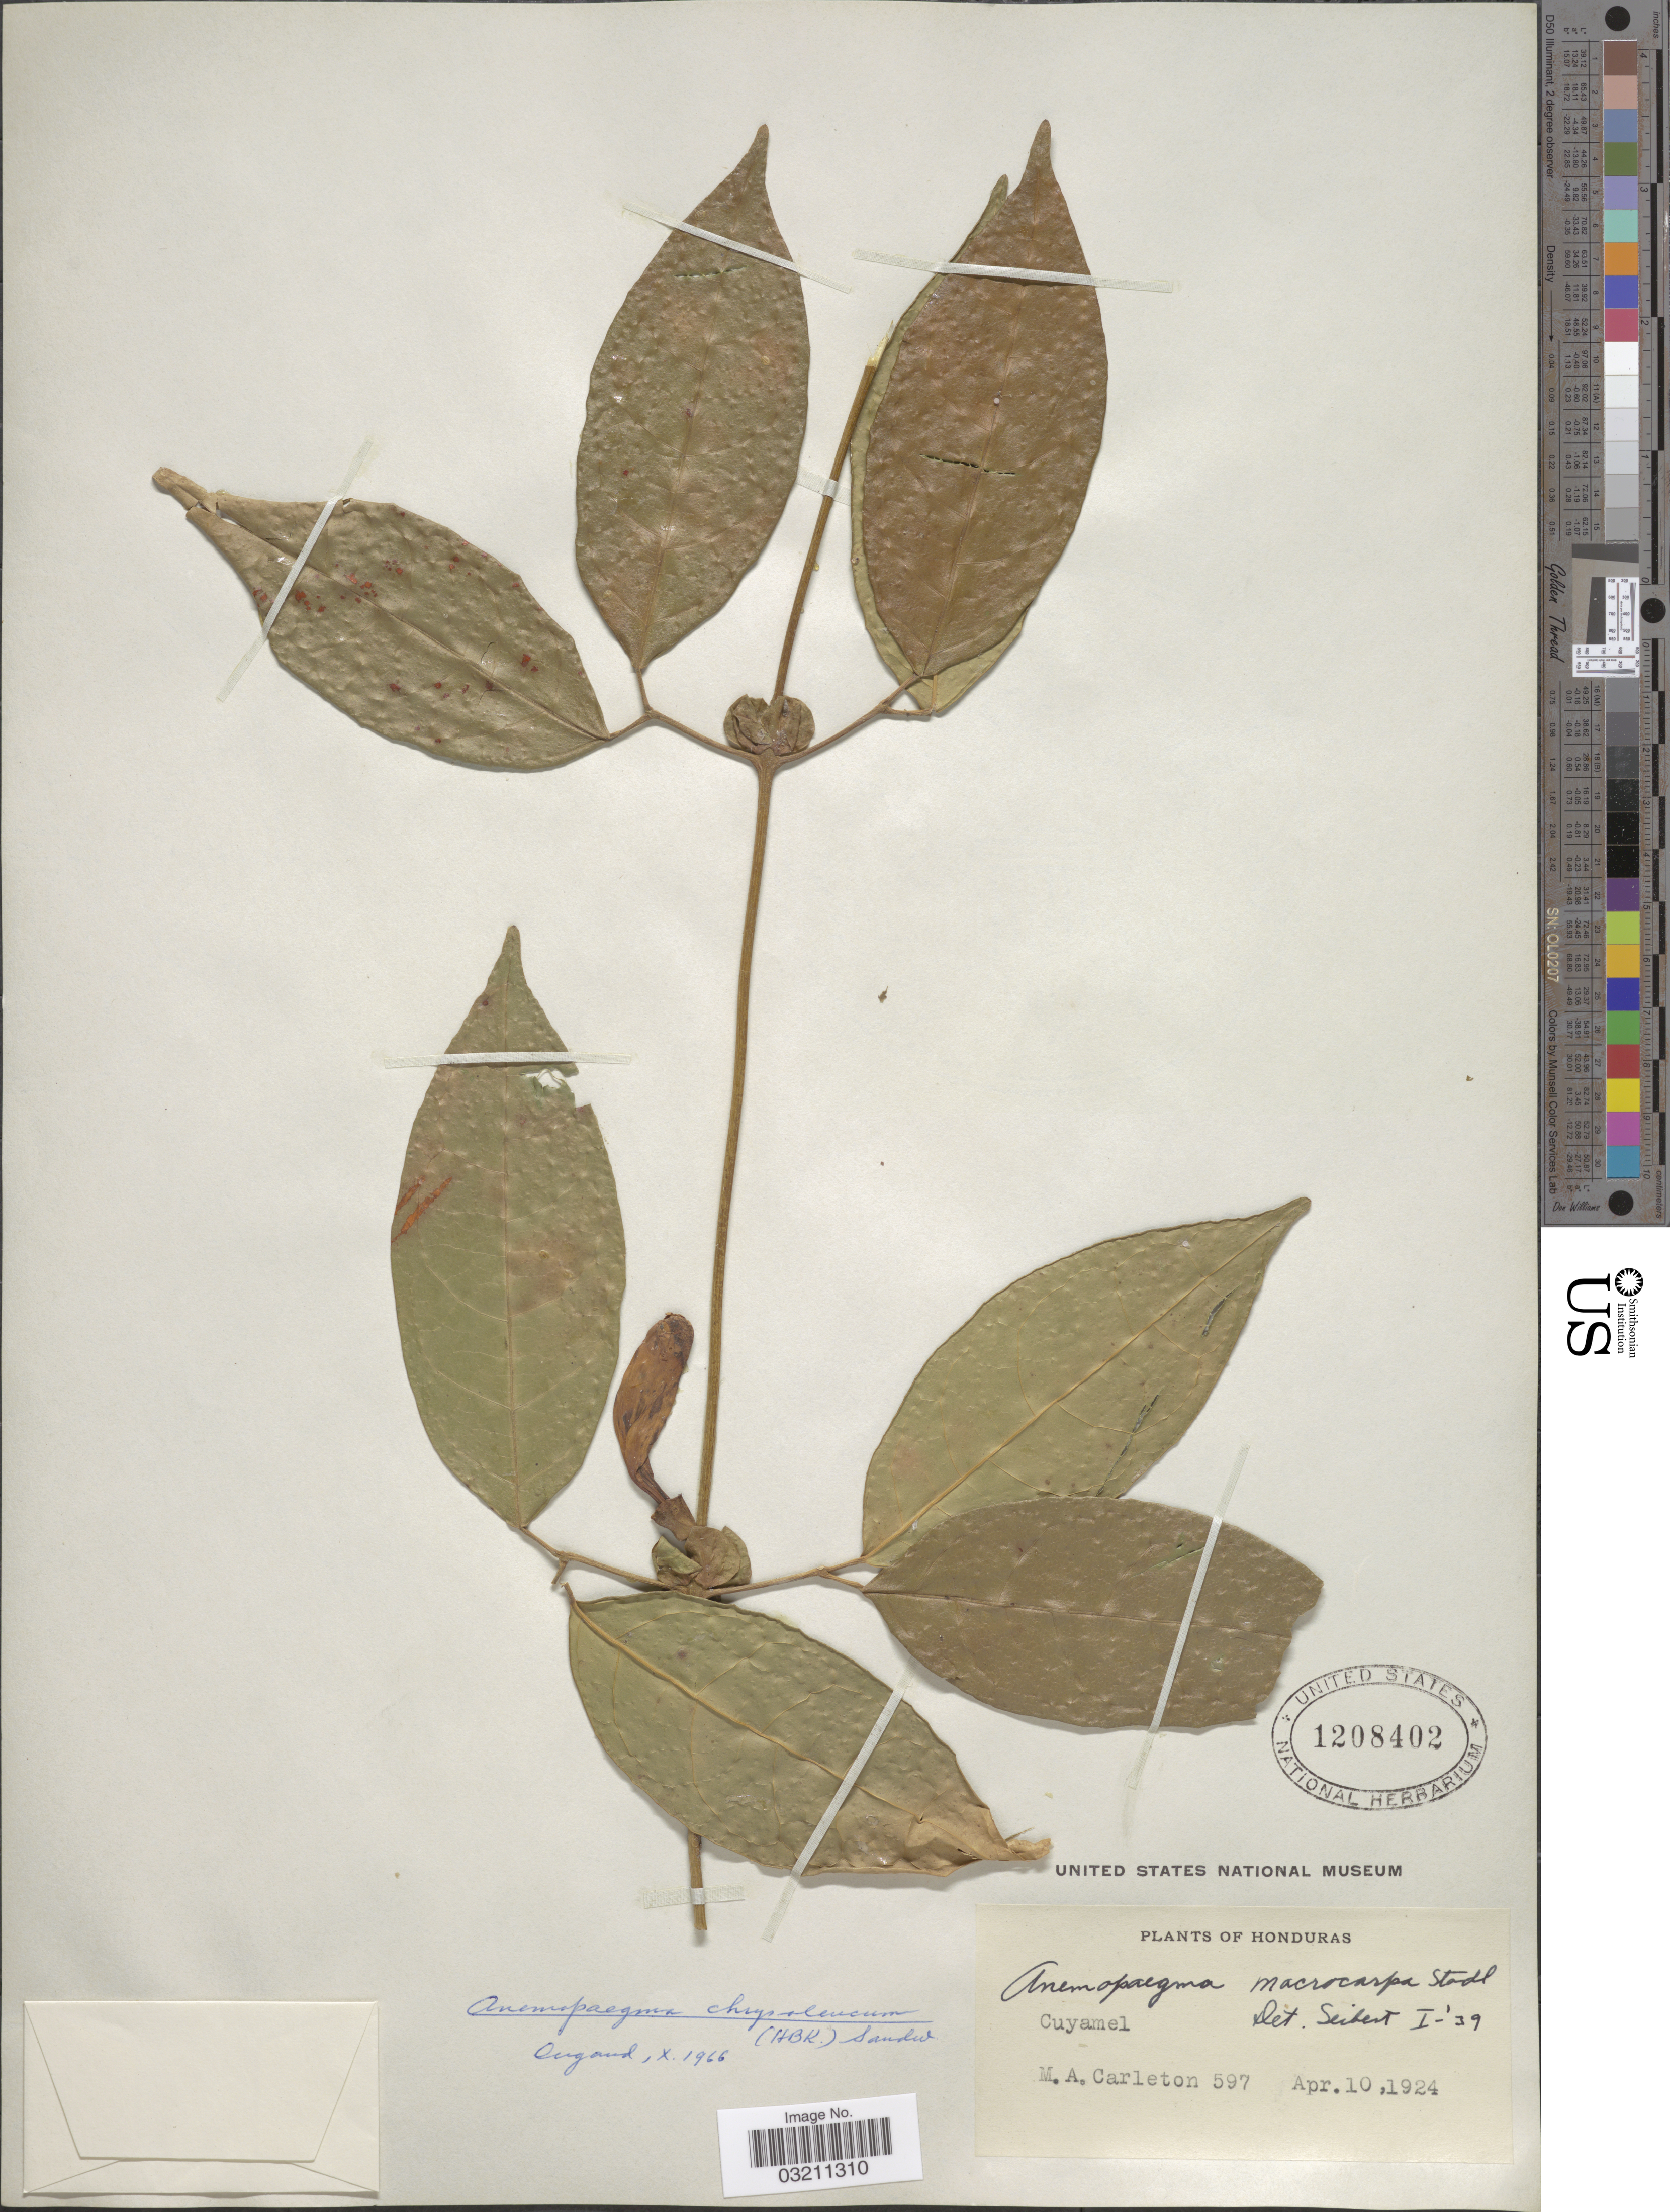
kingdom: Plantae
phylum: Tracheophyta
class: Magnoliopsida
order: Lamiales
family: Bignoniaceae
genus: Anemopaegma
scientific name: Anemopaegma chrysoleucum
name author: (Kunth) Sandwith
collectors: M. A. Carleton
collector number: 597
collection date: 1924-04-10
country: Honduras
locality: Cuyamel.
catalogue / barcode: US 1208402